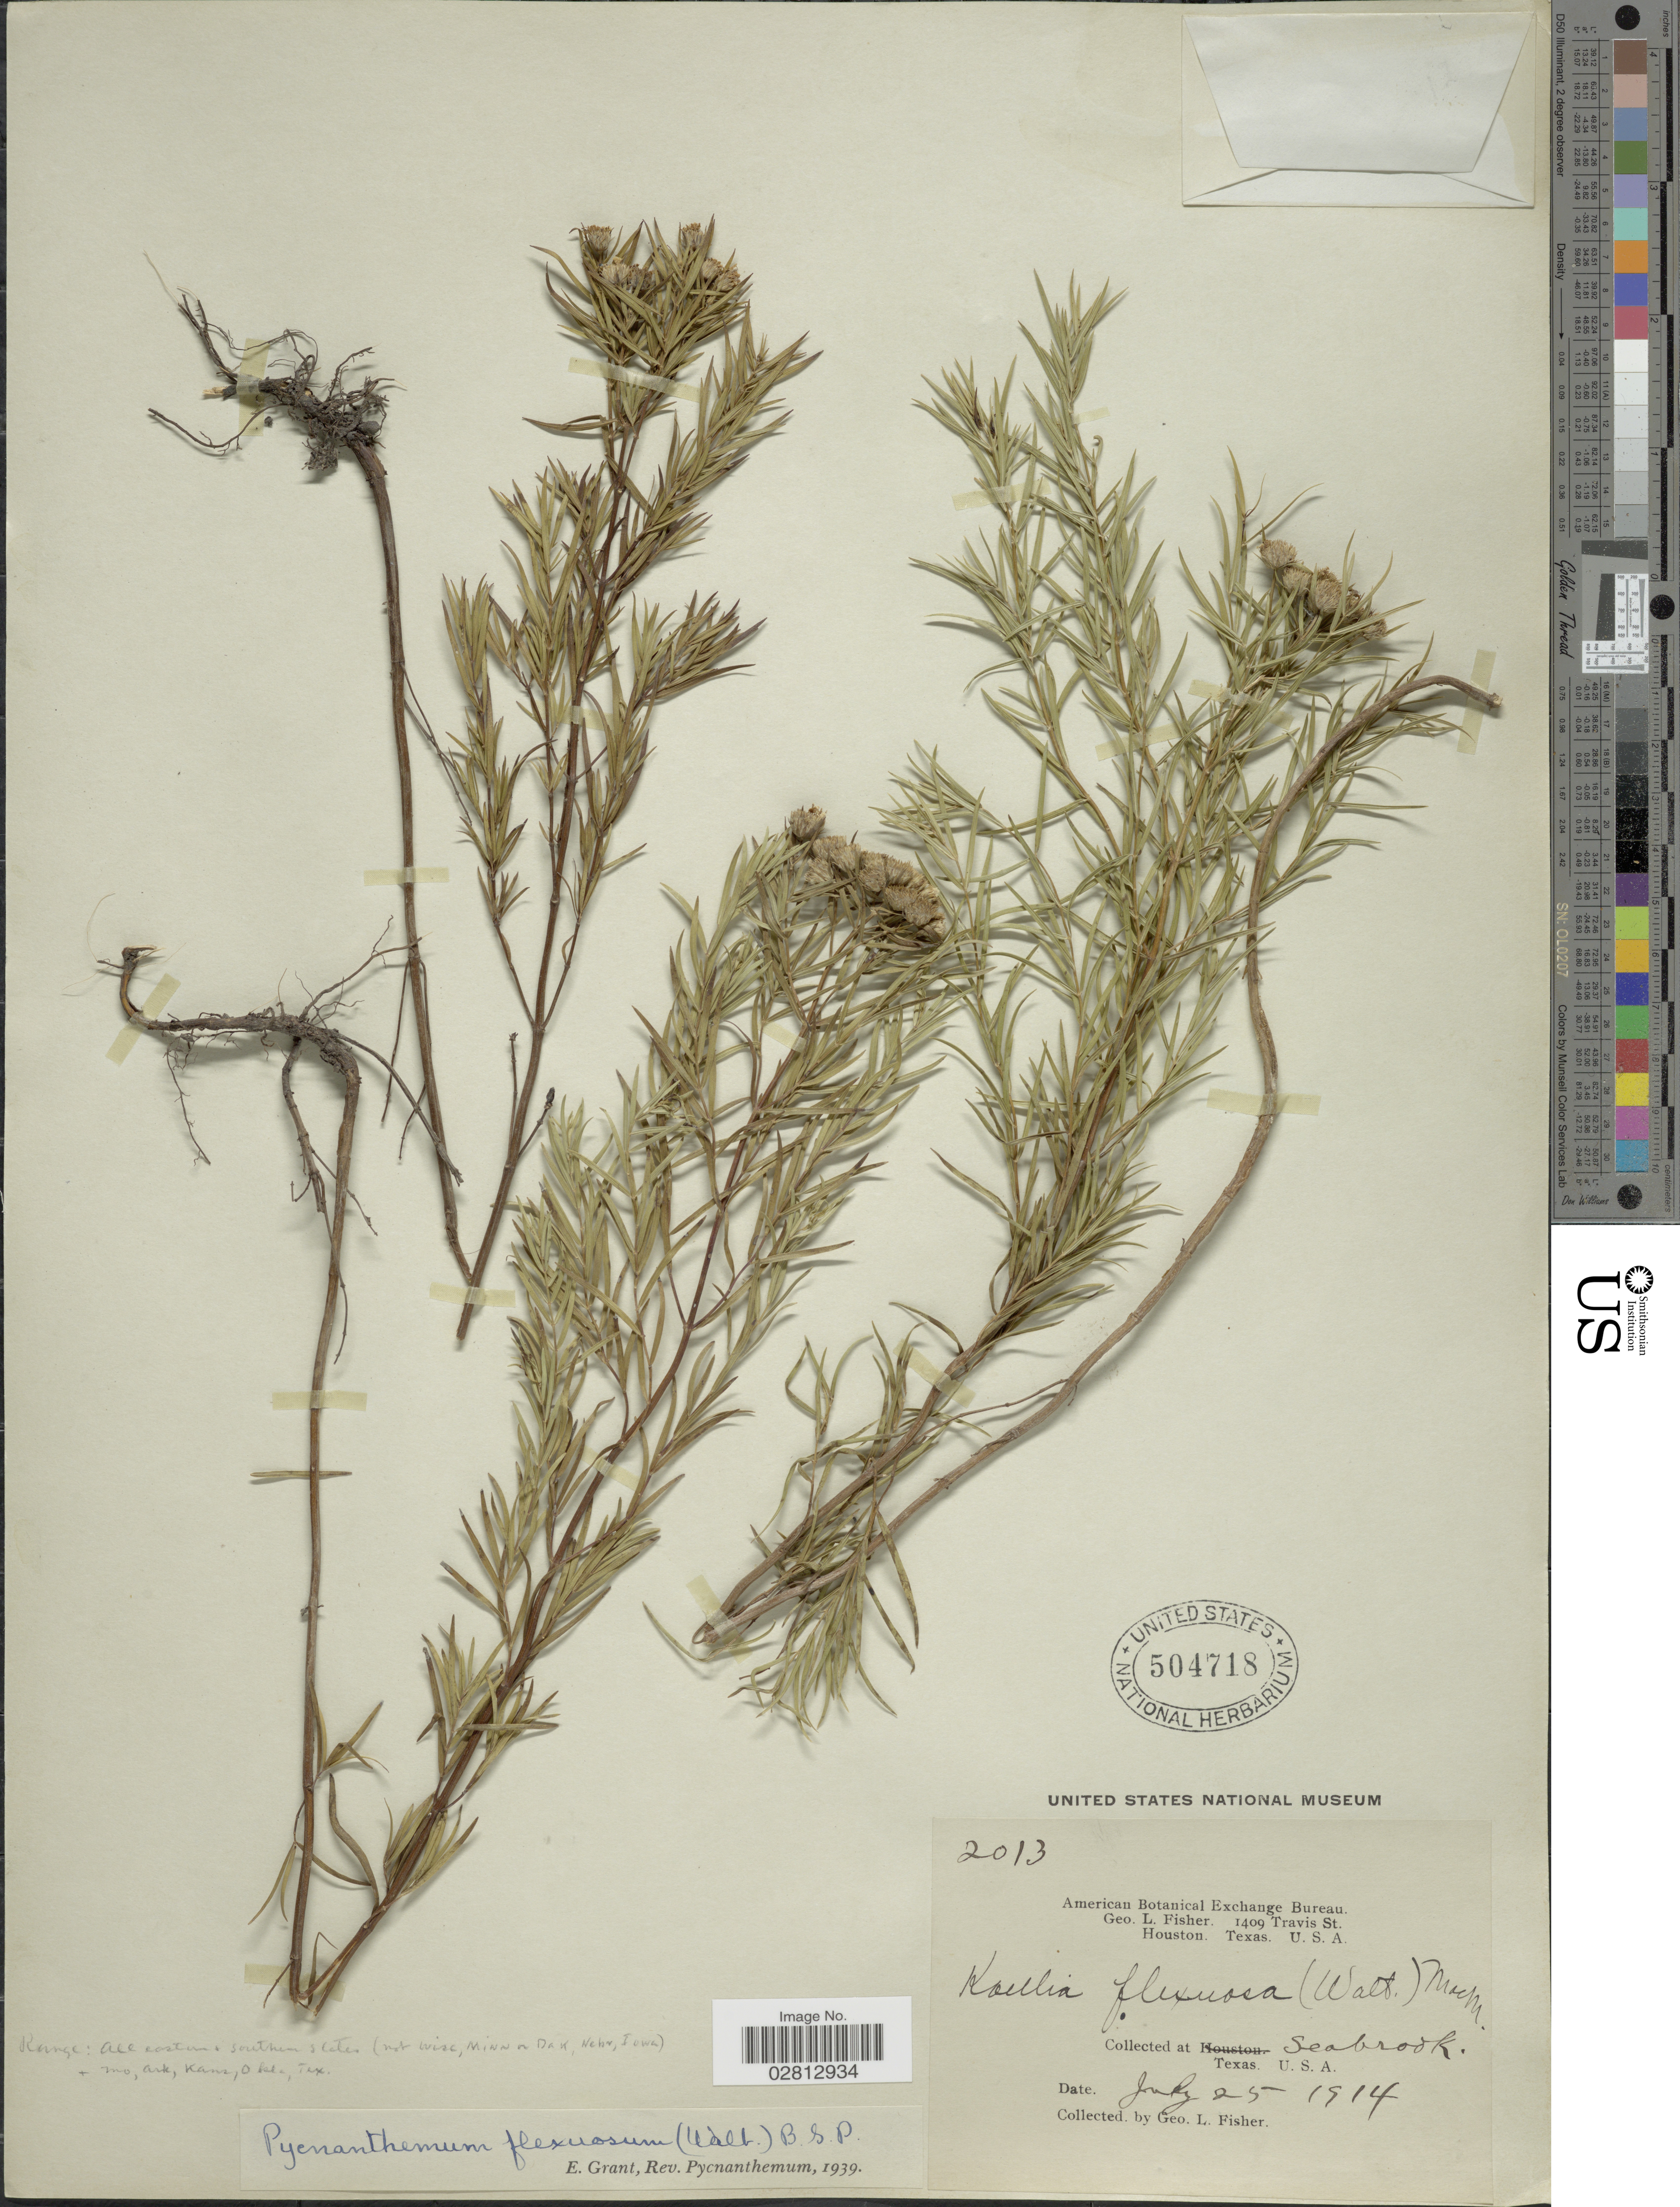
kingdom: Plantae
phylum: Tracheophyta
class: Magnoliopsida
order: Lamiales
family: Lamiaceae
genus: Pycnanthemum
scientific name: Pycnanthemum tenuifolium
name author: Schrad.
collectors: G. L. Fisher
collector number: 2013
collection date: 1914-07-25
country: United States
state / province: Texas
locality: Seabrook.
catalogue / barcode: US 504718